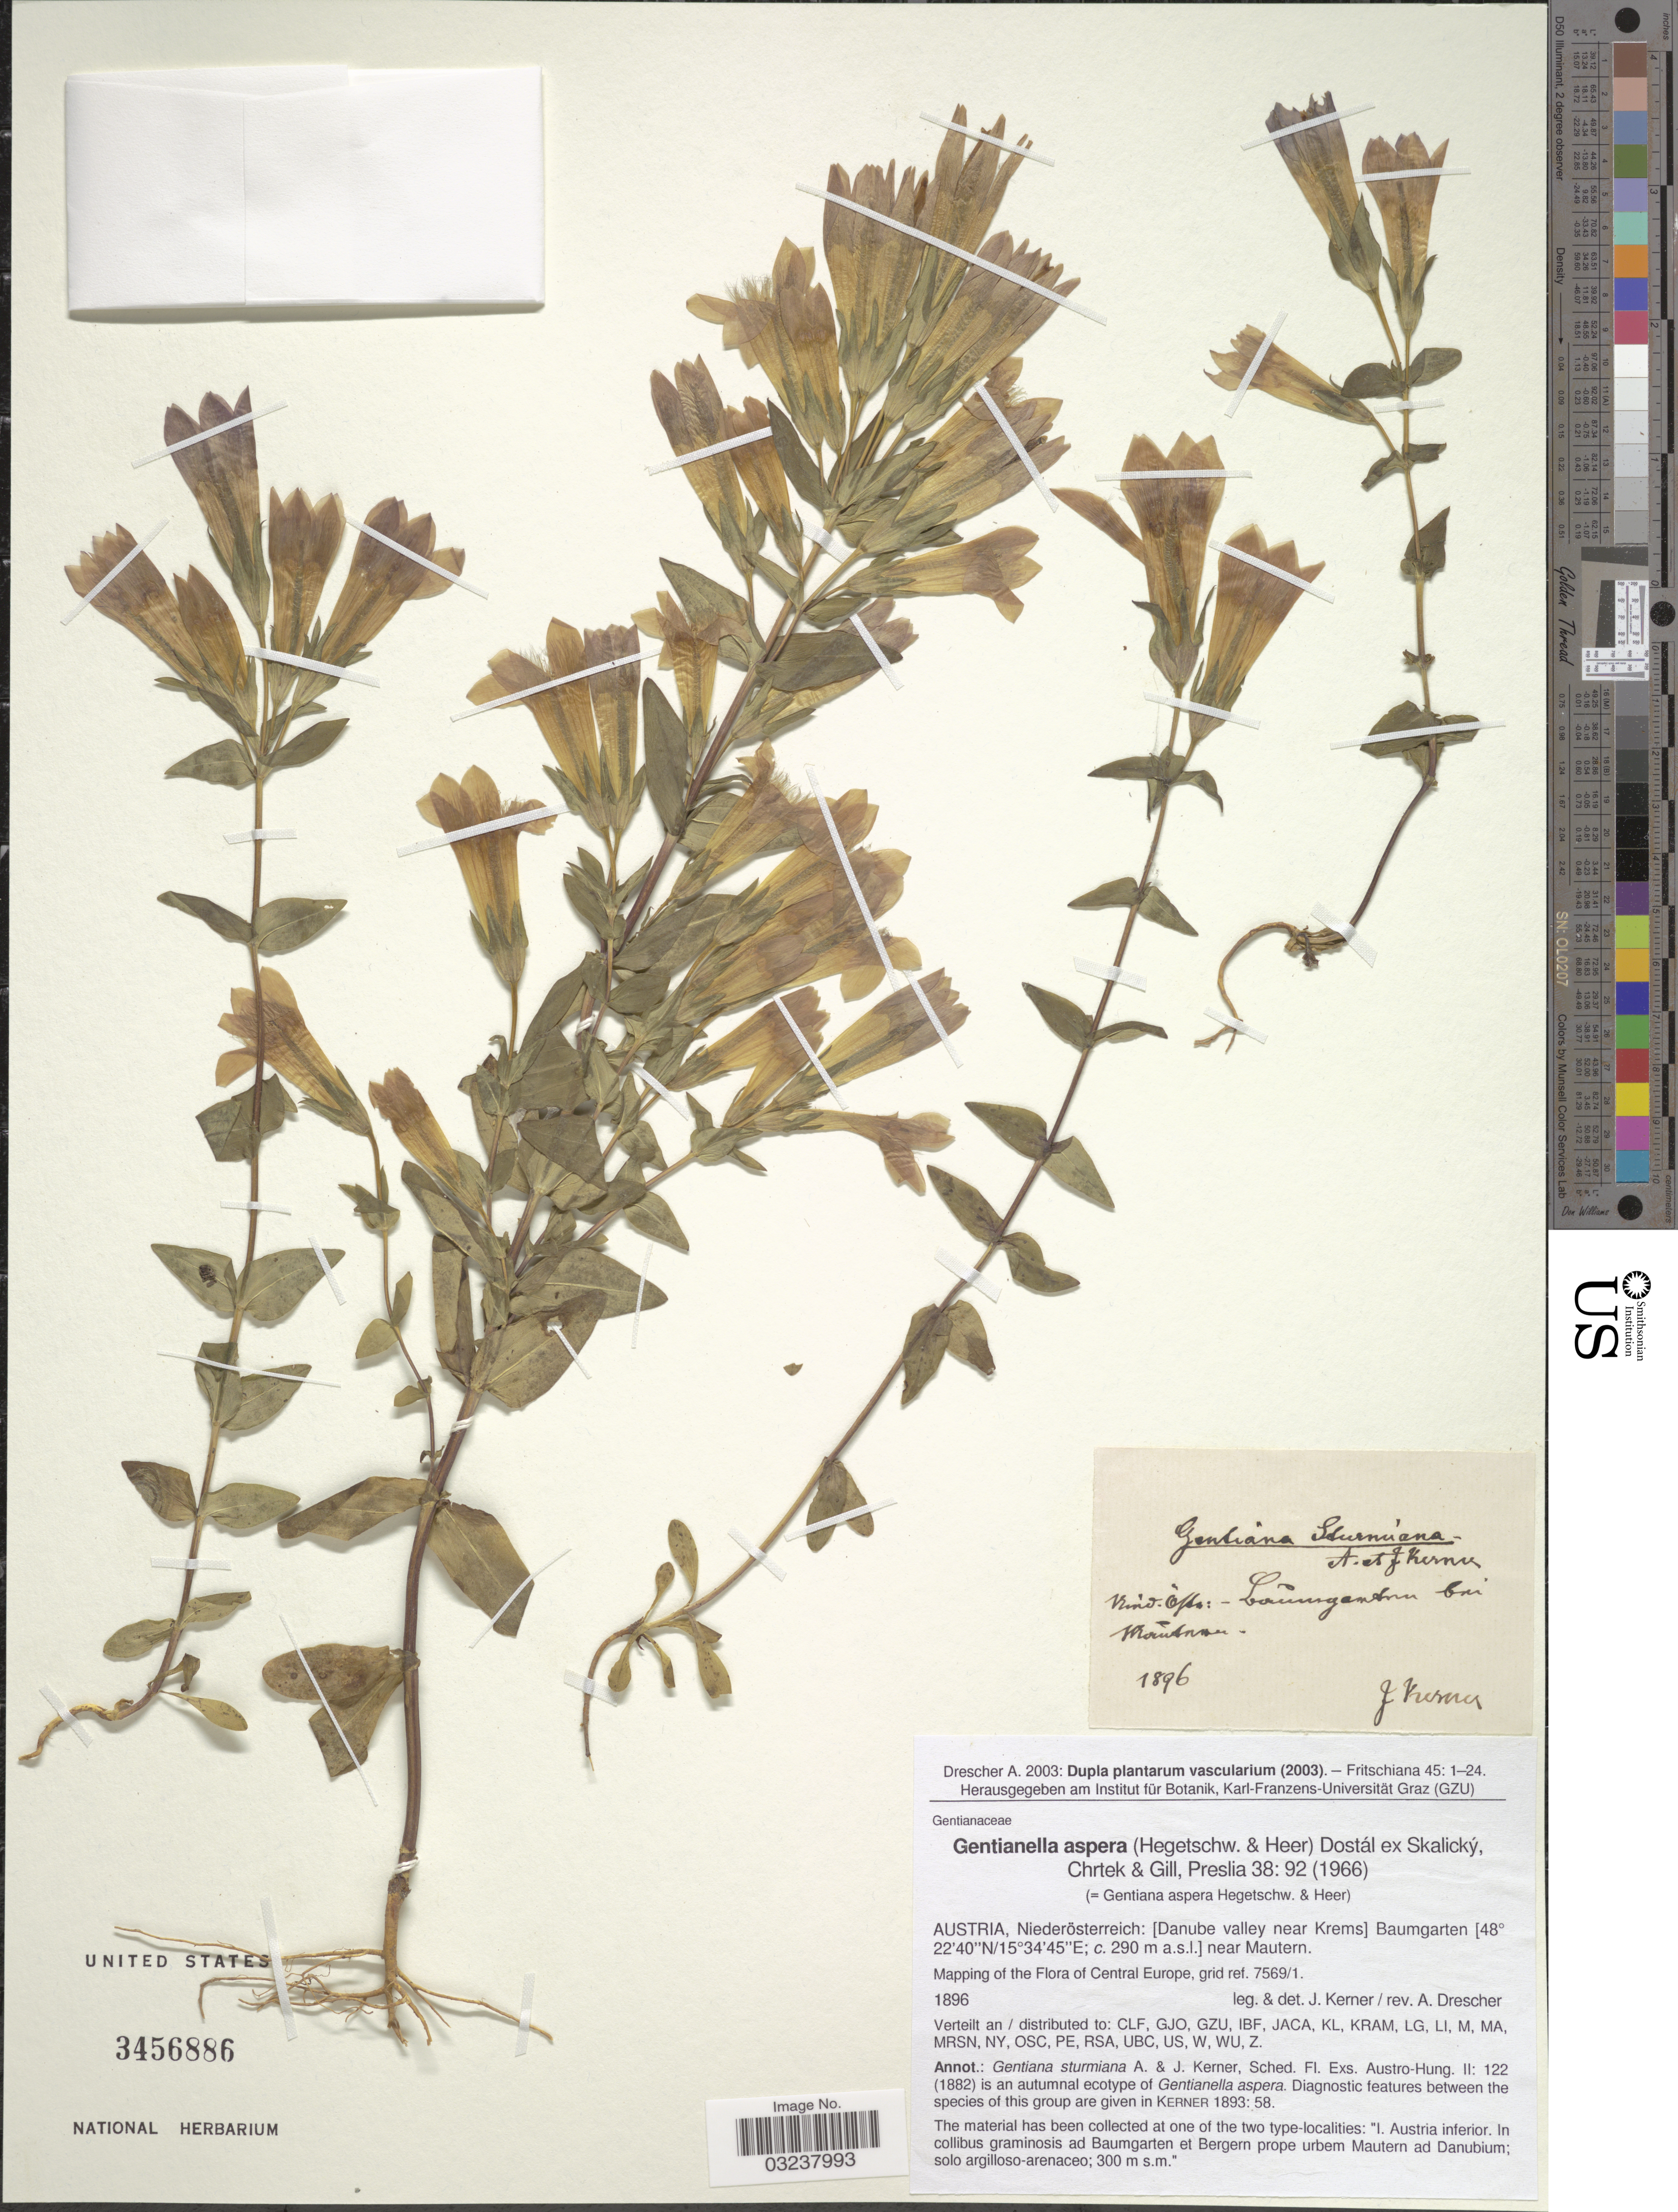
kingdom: Plantae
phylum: Tracheophyta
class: Magnoliopsida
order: Gentianales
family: Gentianaceae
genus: Gentianella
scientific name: Gentianella aspera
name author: Dostál ex Skalicky et al.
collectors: J. Kerner & A. Drescher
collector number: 1896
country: Austria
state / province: Niederosterreich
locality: [Danube valley near Krems] Baumgarten near Mautern. Central Europe, grid ref. 7569/1.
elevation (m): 290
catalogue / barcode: US 3456886